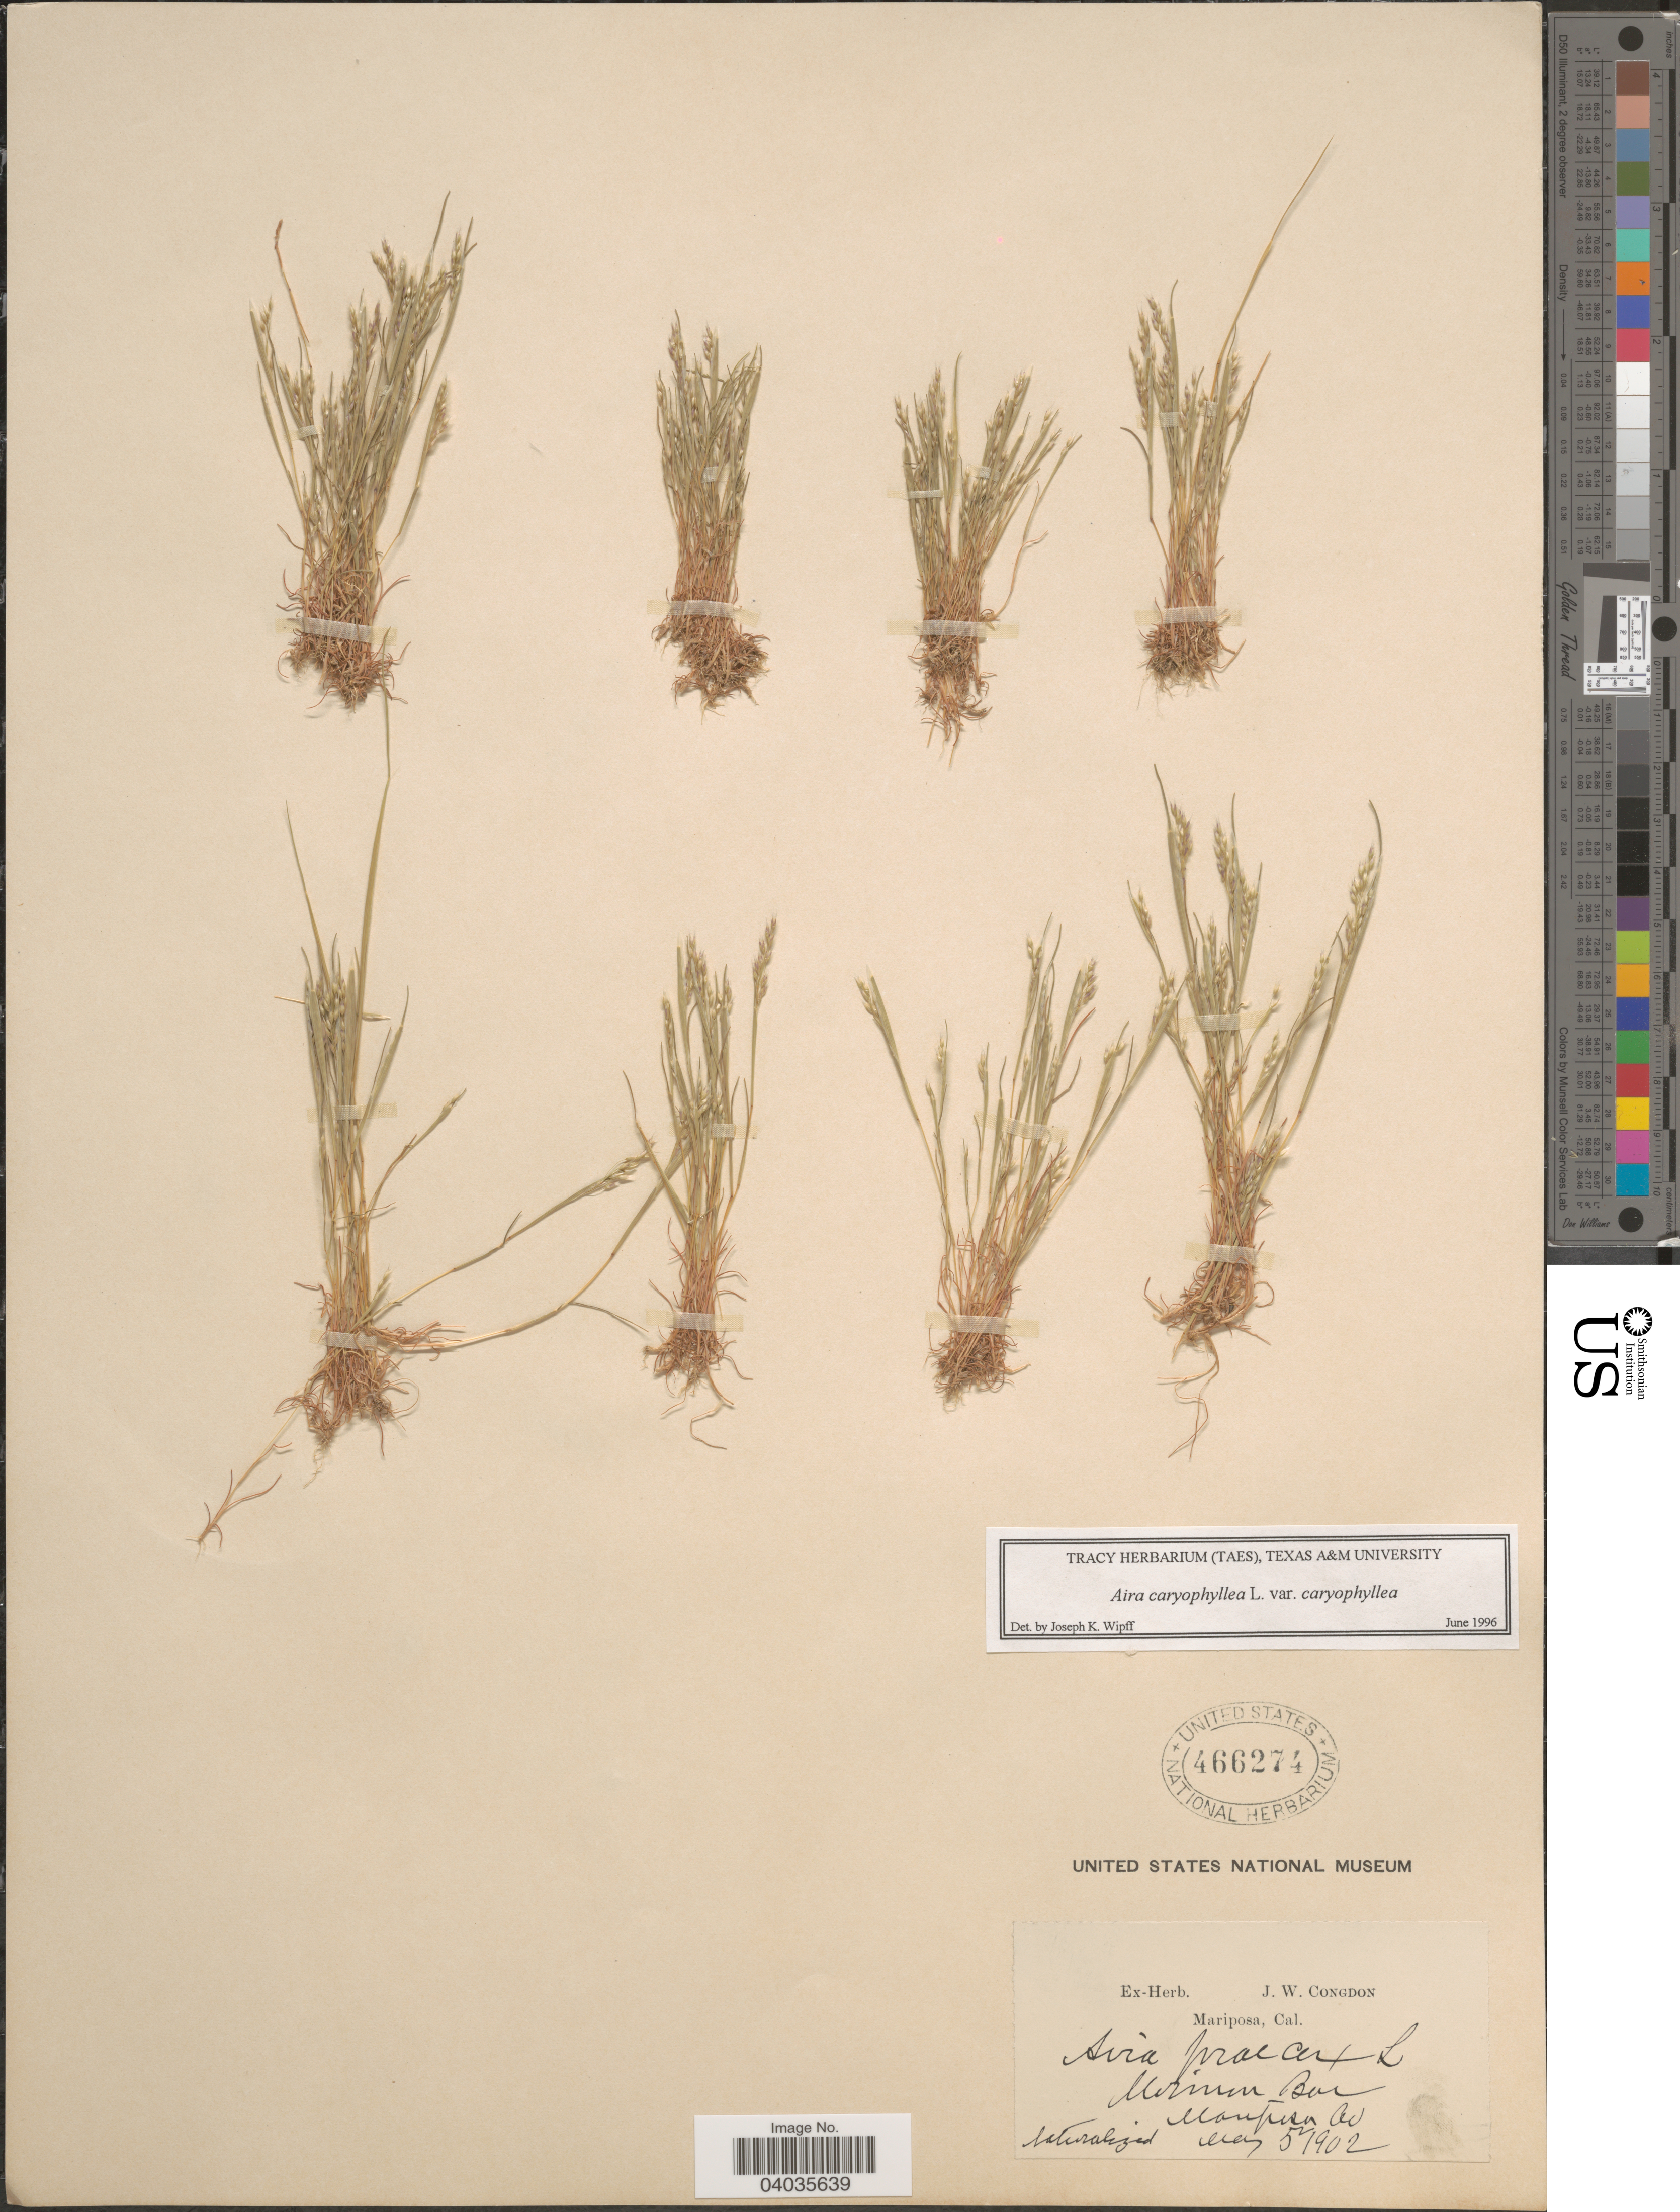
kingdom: Plantae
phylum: Tracheophyta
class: Liliopsida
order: Poales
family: Poaceae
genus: Aira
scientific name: Aira caryophyllea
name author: L.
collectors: ex herb. J. W. Congdon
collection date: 1902-05-05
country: United States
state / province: California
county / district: Mariposa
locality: Mariposa Co.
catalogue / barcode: US 466274